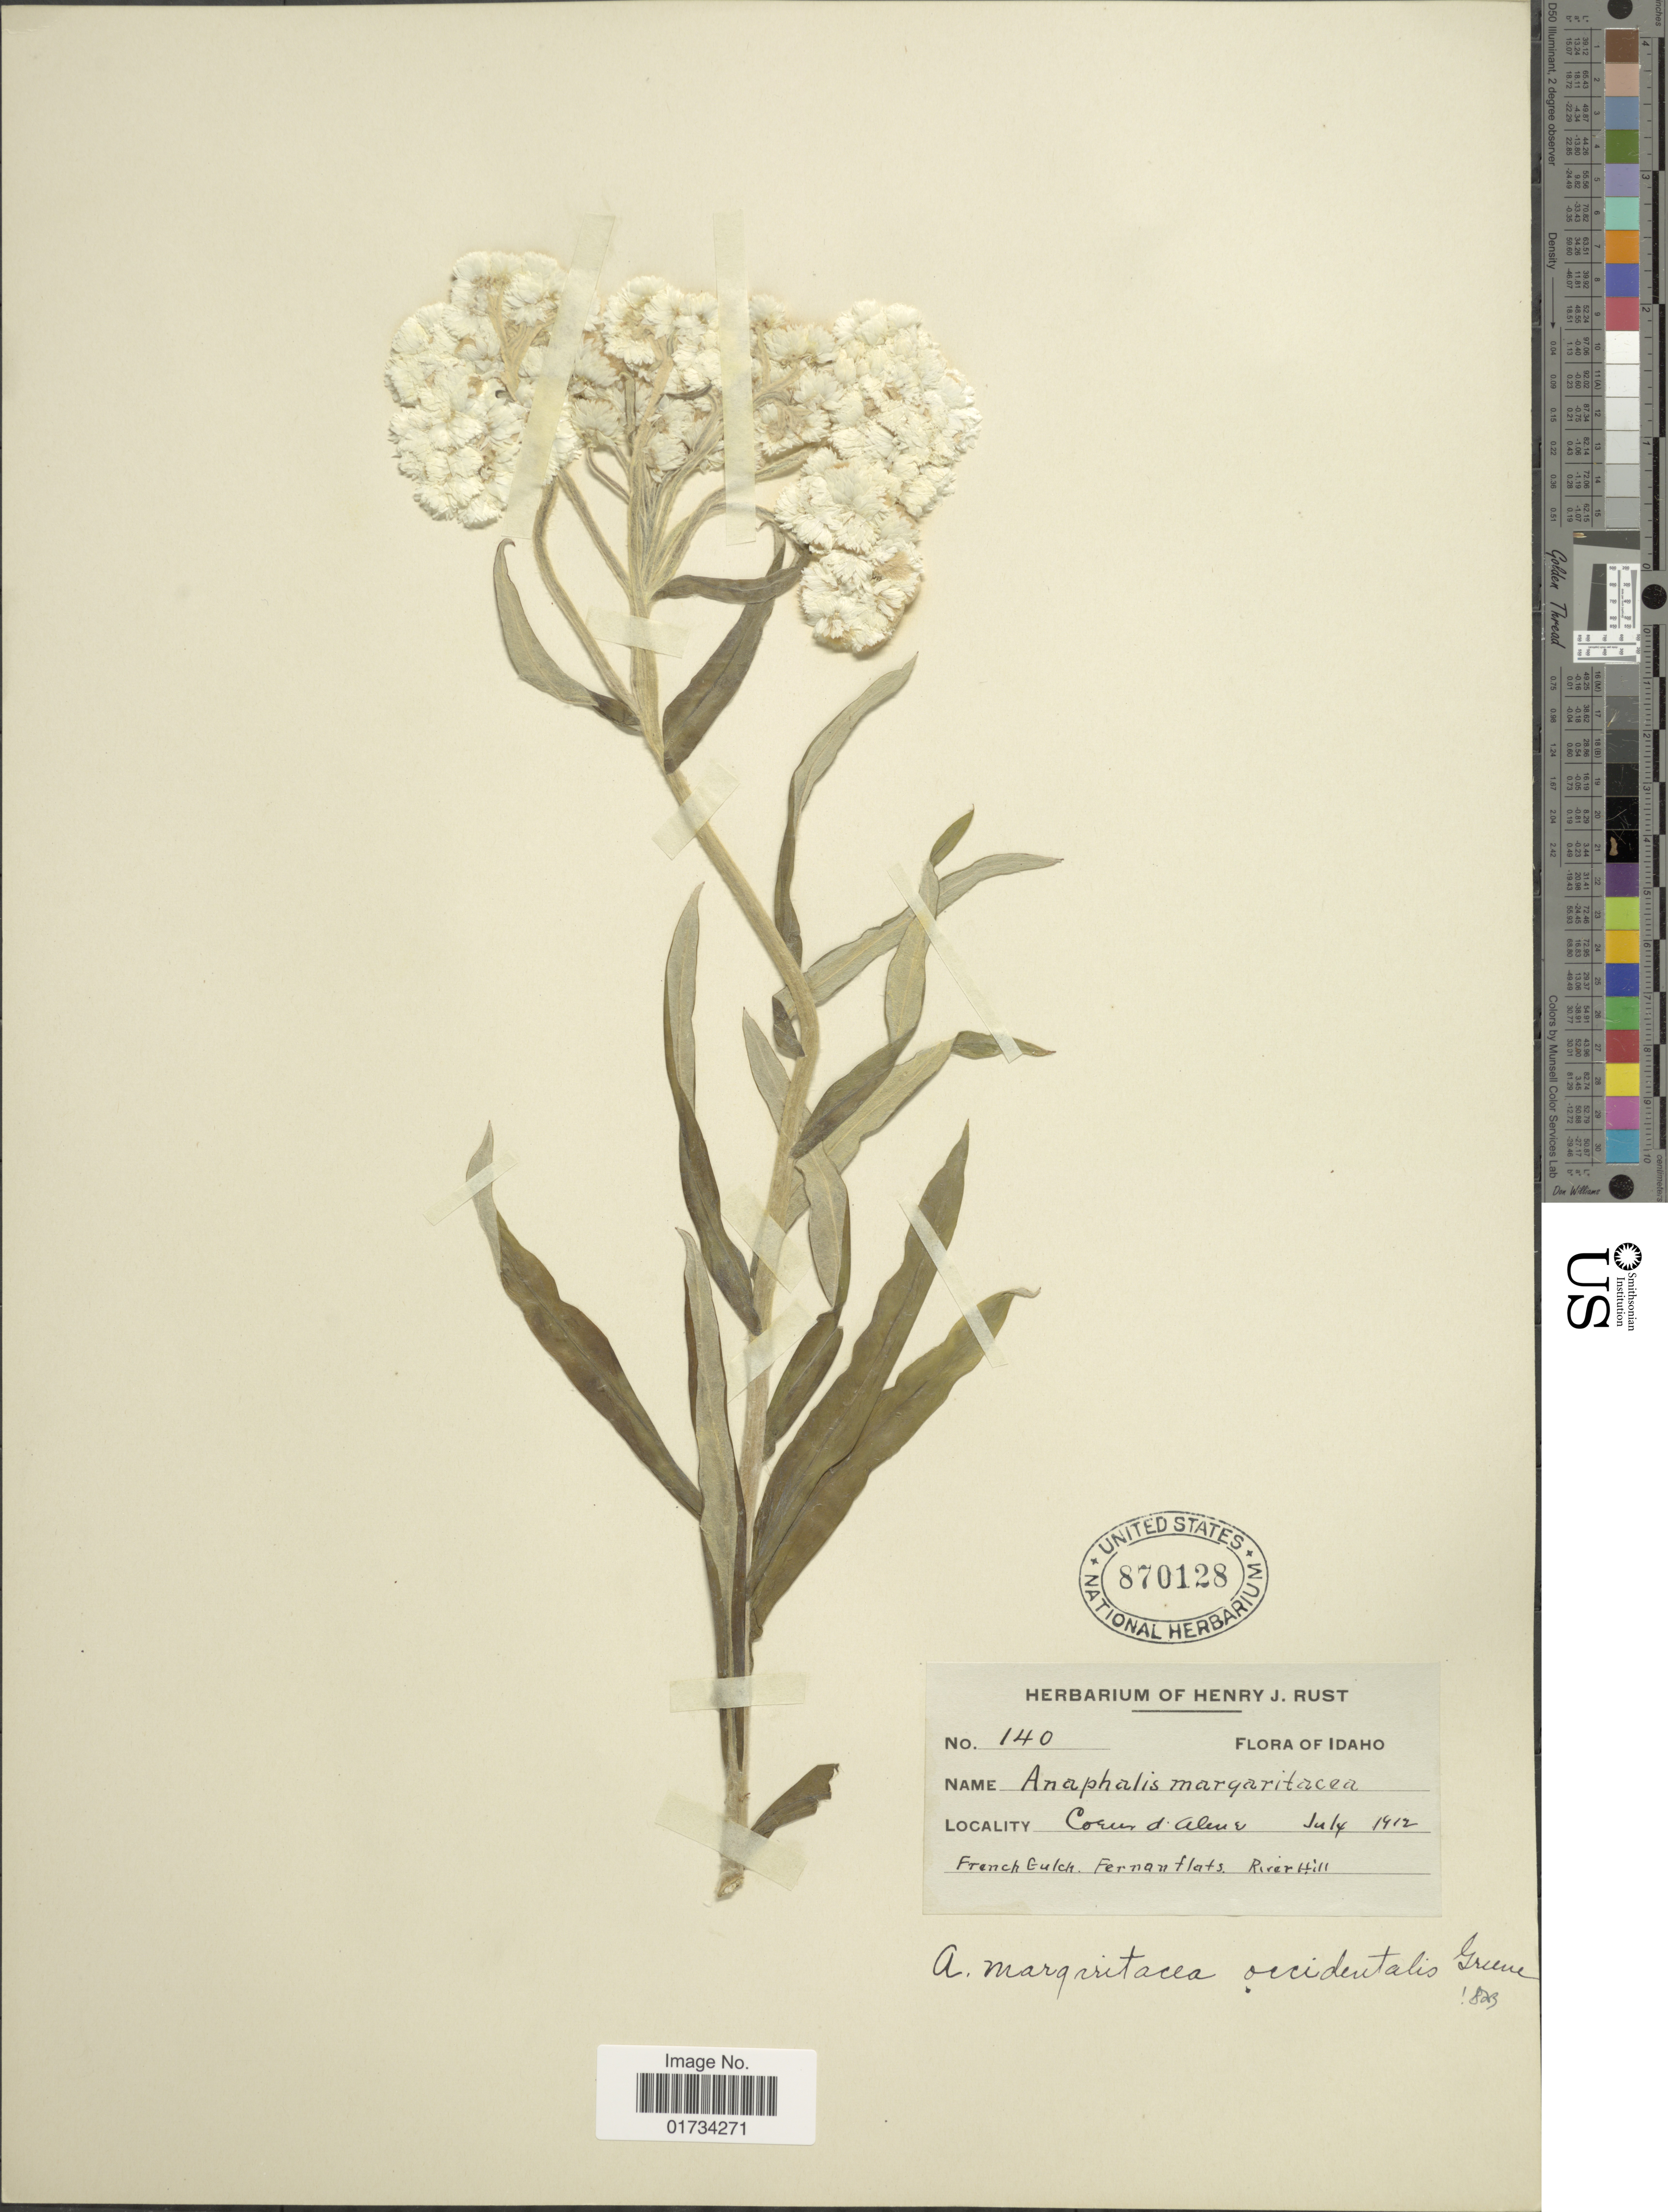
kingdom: Plantae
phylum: Tracheophyta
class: Magnoliopsida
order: Asterales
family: Asteraceae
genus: Anaphalis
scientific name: Anaphalis margaritacea var. occidentalis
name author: Greene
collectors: ex herb. Henry J. Rust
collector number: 140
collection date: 1912-07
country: United States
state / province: Idaho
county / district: Kootenai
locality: Coeur d'Alene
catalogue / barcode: US 870128